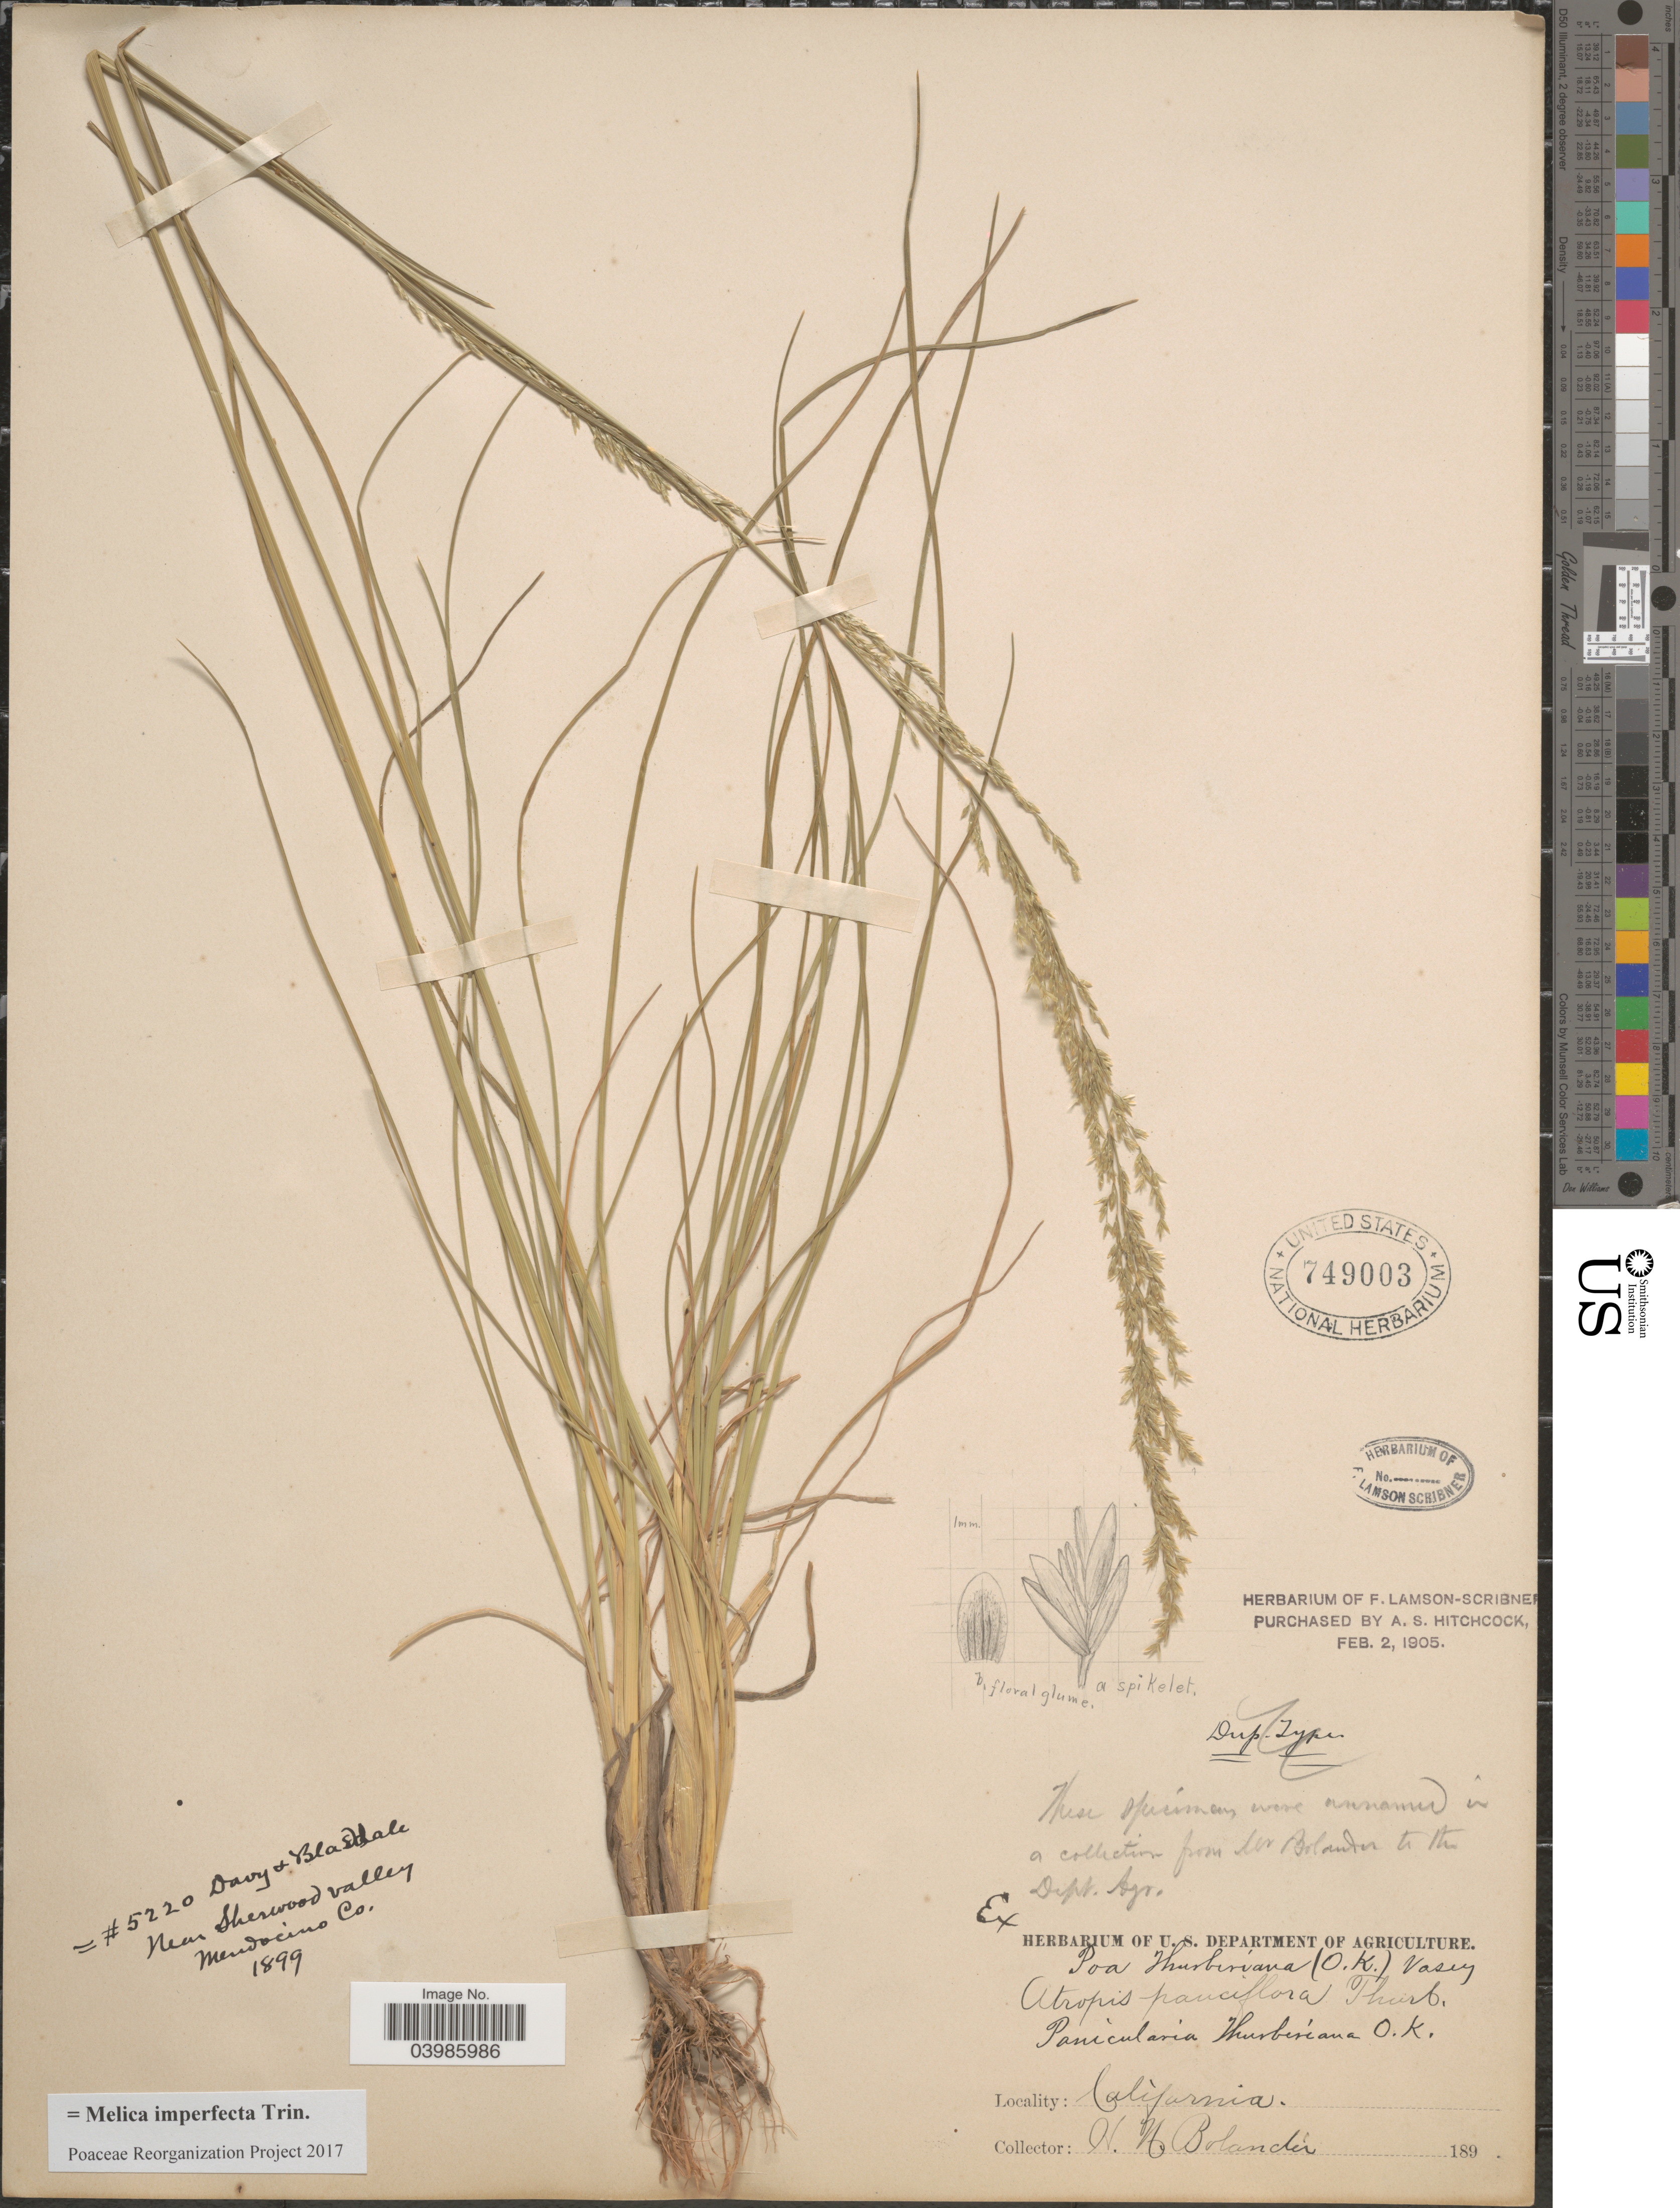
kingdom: Plantae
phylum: Tracheophyta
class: Liliopsida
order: Poales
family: Poaceae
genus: Melica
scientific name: Melica imperfecta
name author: Trin.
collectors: H. Bolander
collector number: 5220?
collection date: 1899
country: United States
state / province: California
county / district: Mendocino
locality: Near Sherwood valley. Mendocino Co.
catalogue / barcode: US 749003